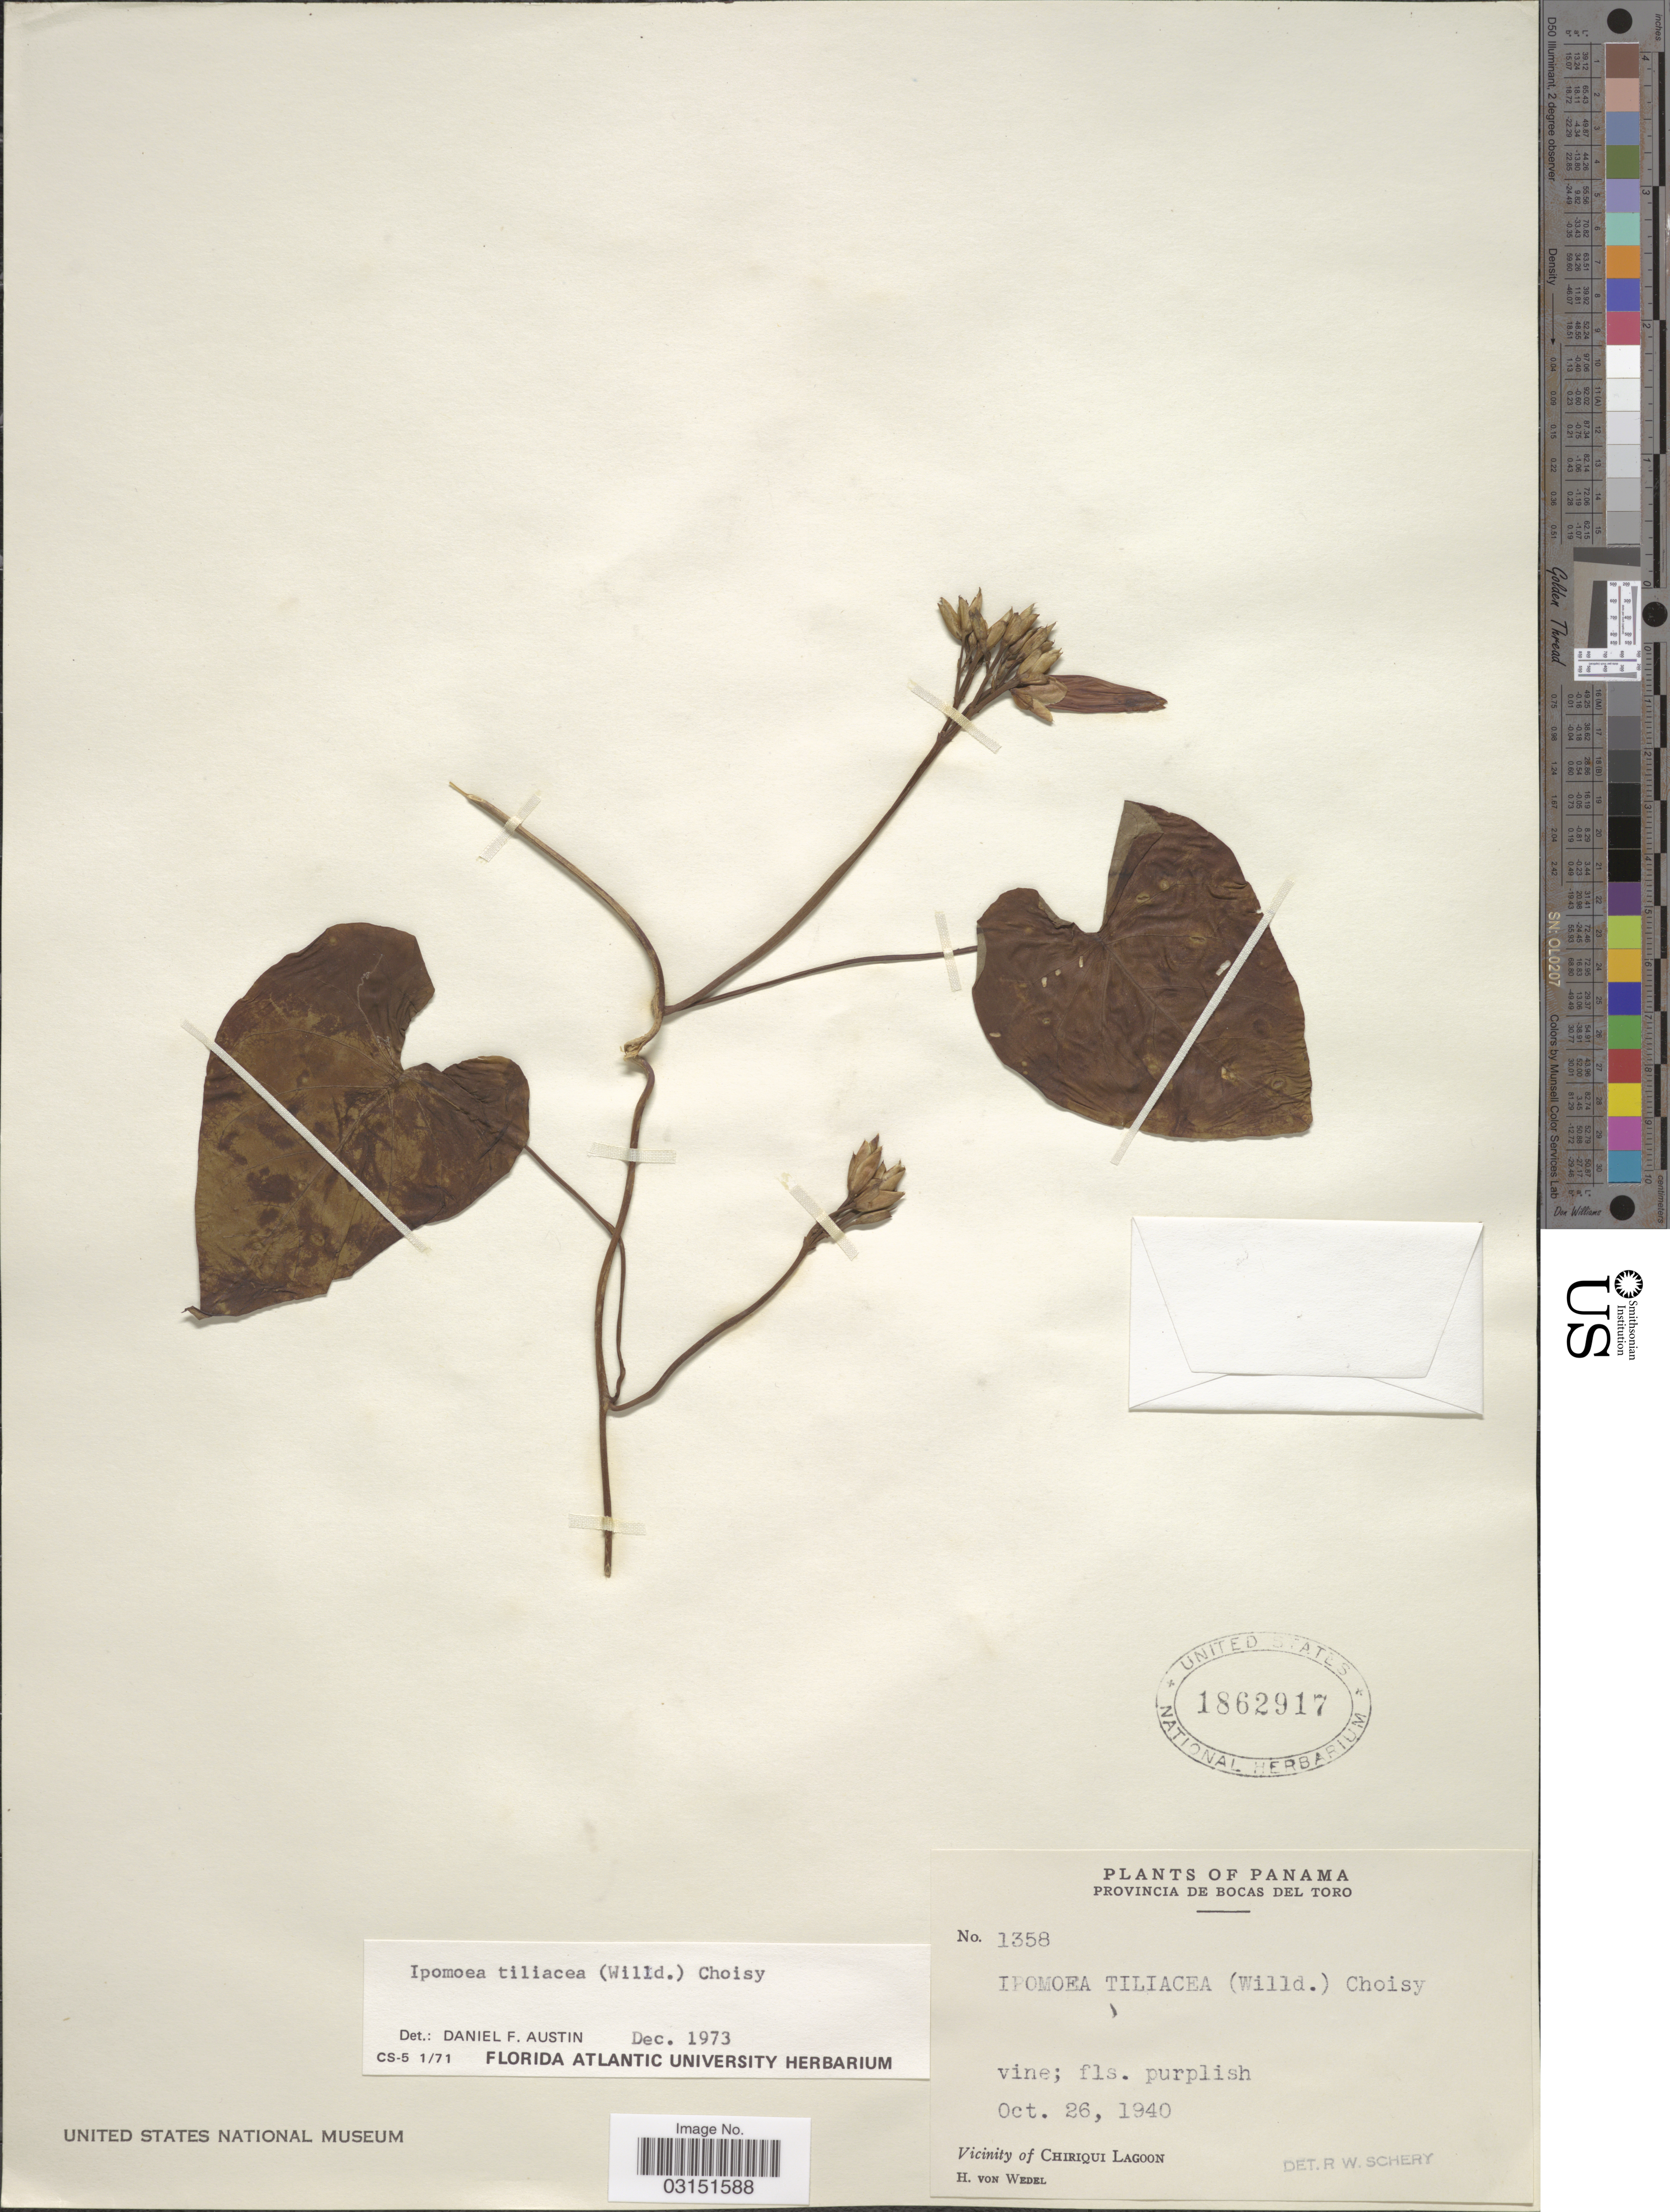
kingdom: Plantae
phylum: Tracheophyta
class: Magnoliopsida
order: Solanales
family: Convolvulaceae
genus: Ipomoea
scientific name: Ipomoea tiliacea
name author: (Willd.) Choisy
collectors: H. von Wedel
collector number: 1358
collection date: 1940-10-26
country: Panama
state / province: Bocas del Toro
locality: Vicinity of Chiriqui Lagoon.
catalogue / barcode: US 1862917